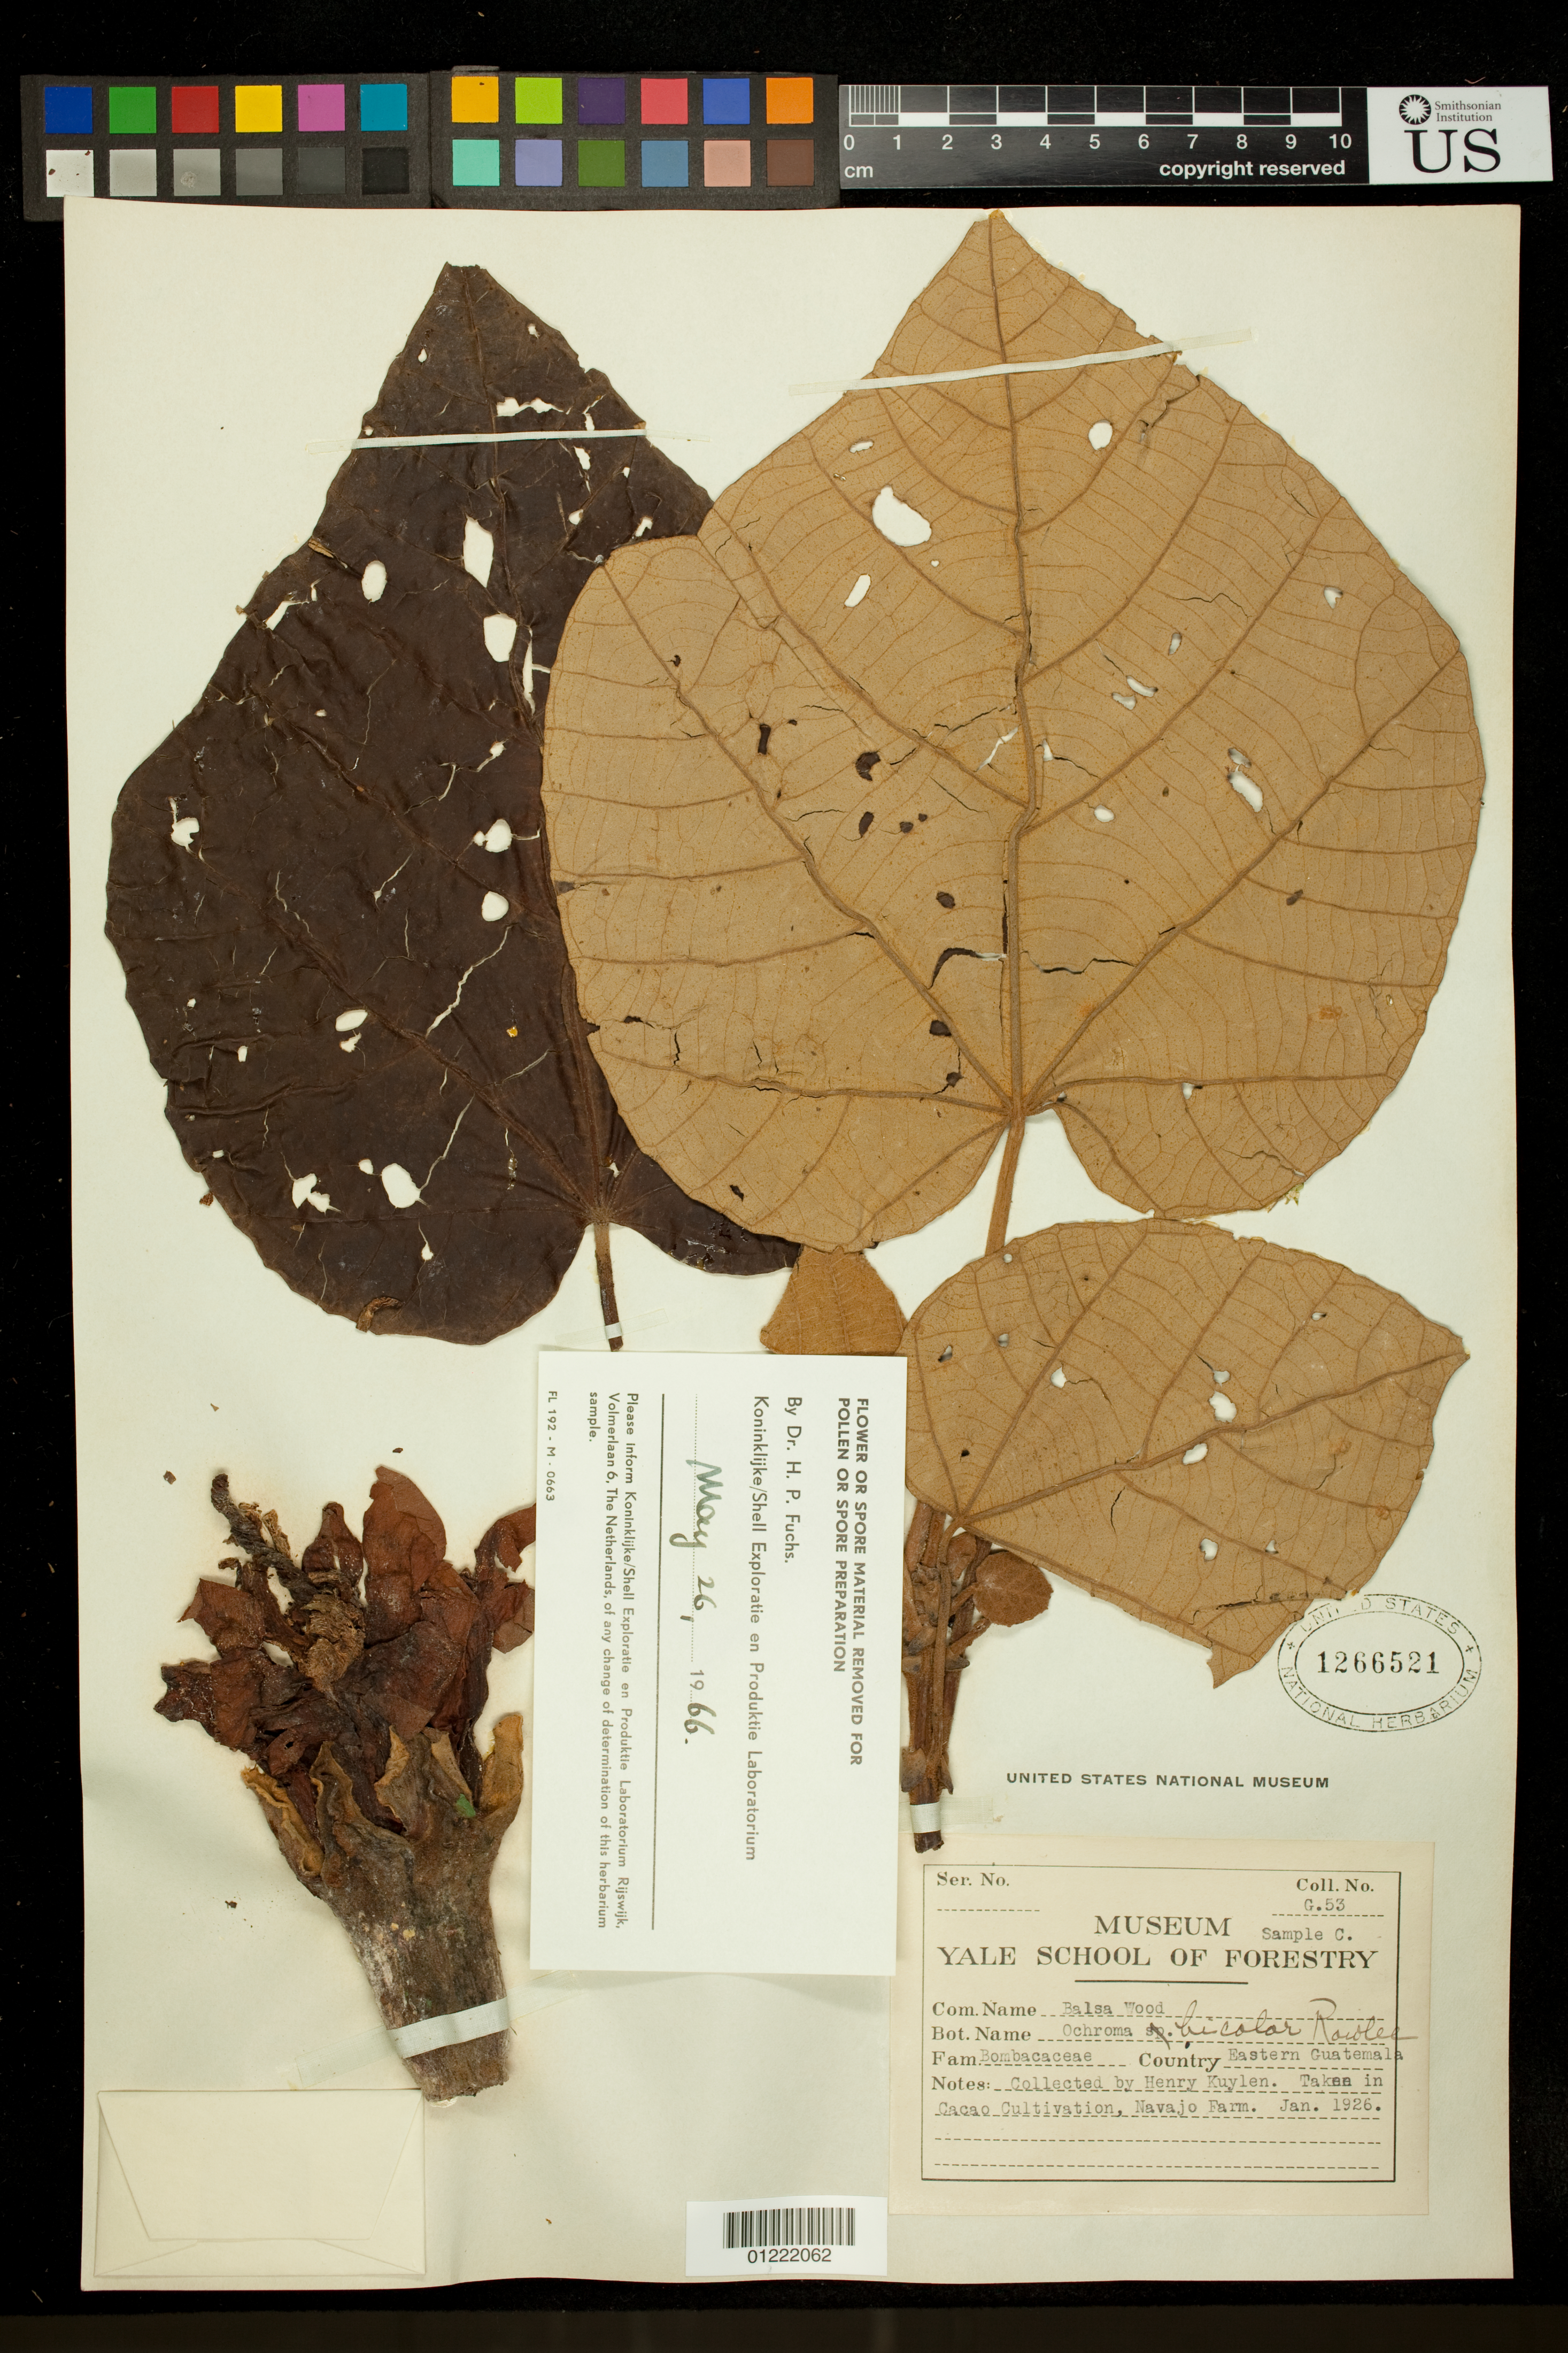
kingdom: Plantae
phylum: Tracheophyta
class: Magnoliopsida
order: Malvales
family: Malvaceae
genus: Ochroma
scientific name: Ochroma pyramidale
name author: (Cav. ex Lam.) Urb.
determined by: Dorr, L. J., (BOT), Smithsonian Institution - National Museum of Natural History (UNITED STATES)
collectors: H. Kuylen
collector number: G.53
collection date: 1926-01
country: Guatemala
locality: Eastern Guatemala. Navajo Farm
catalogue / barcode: US 1266521